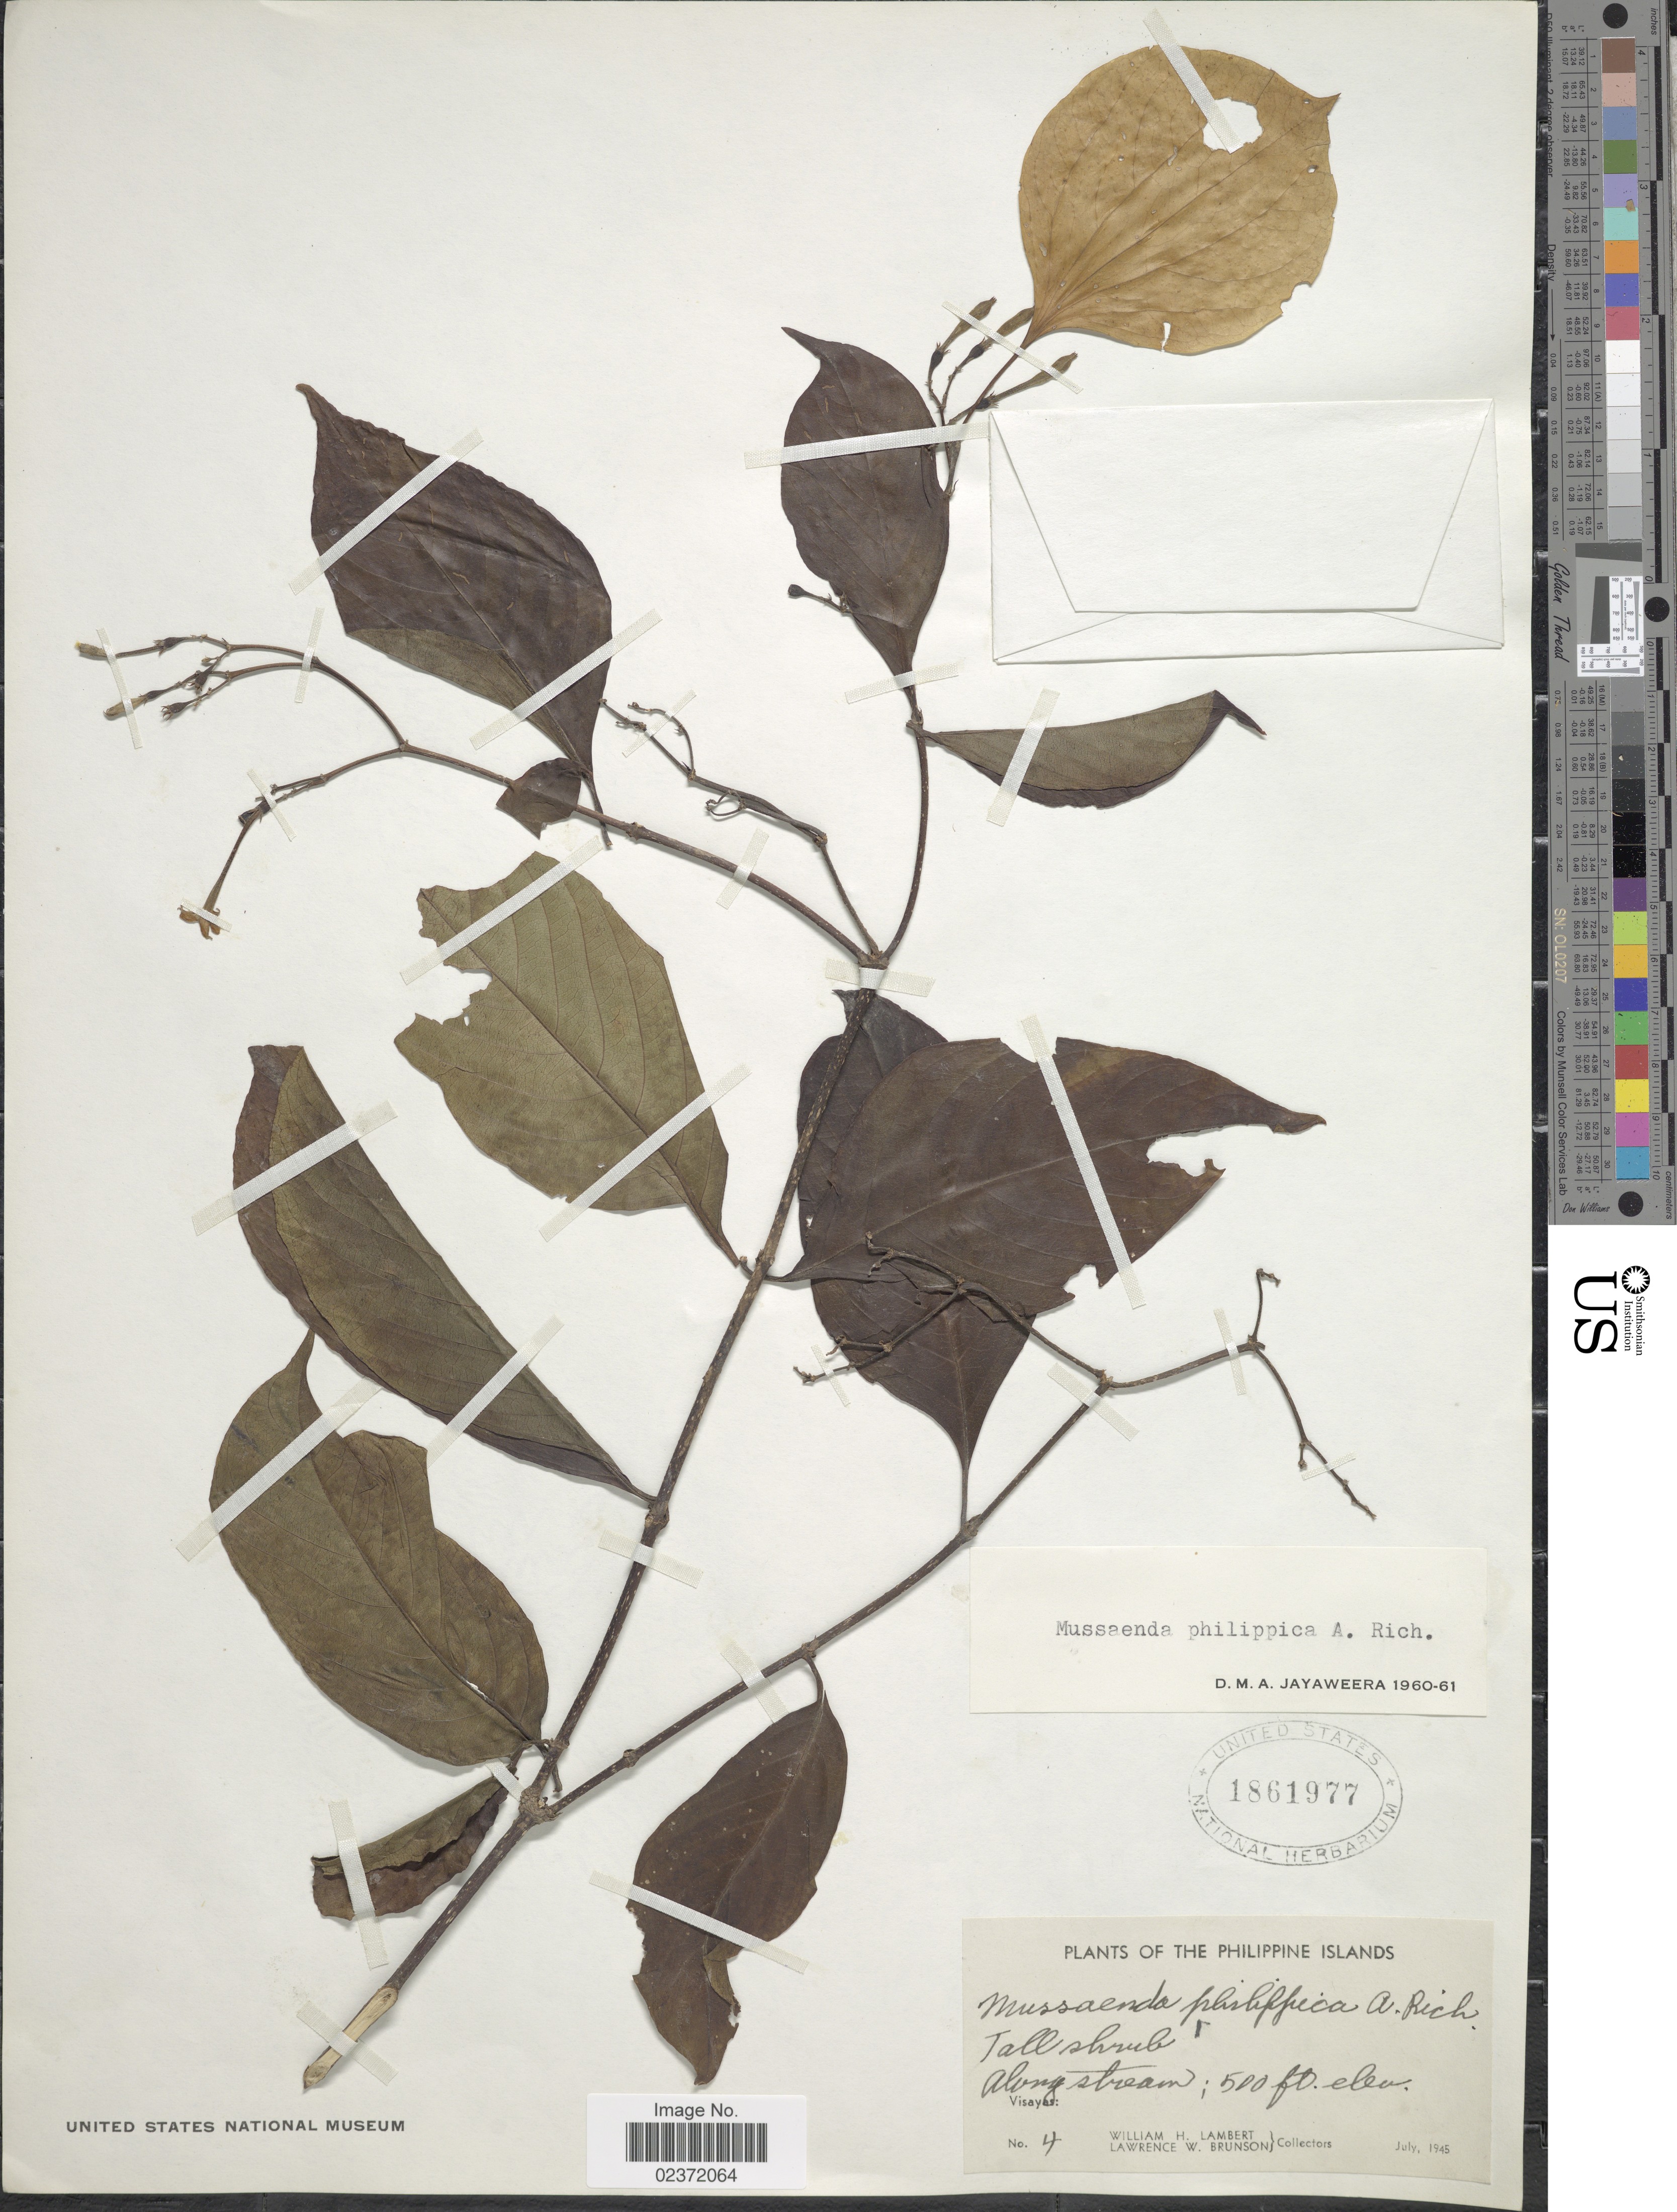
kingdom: Plantae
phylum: Tracheophyta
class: Magnoliopsida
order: Gentianales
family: Rubiaceae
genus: Mussaenda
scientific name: Mussaenda philippica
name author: A. Rich.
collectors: W. Lambert & L. Brunson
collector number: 4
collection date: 1945-07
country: Philippines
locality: Along stream, Visayas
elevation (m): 152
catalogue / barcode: US 1861977